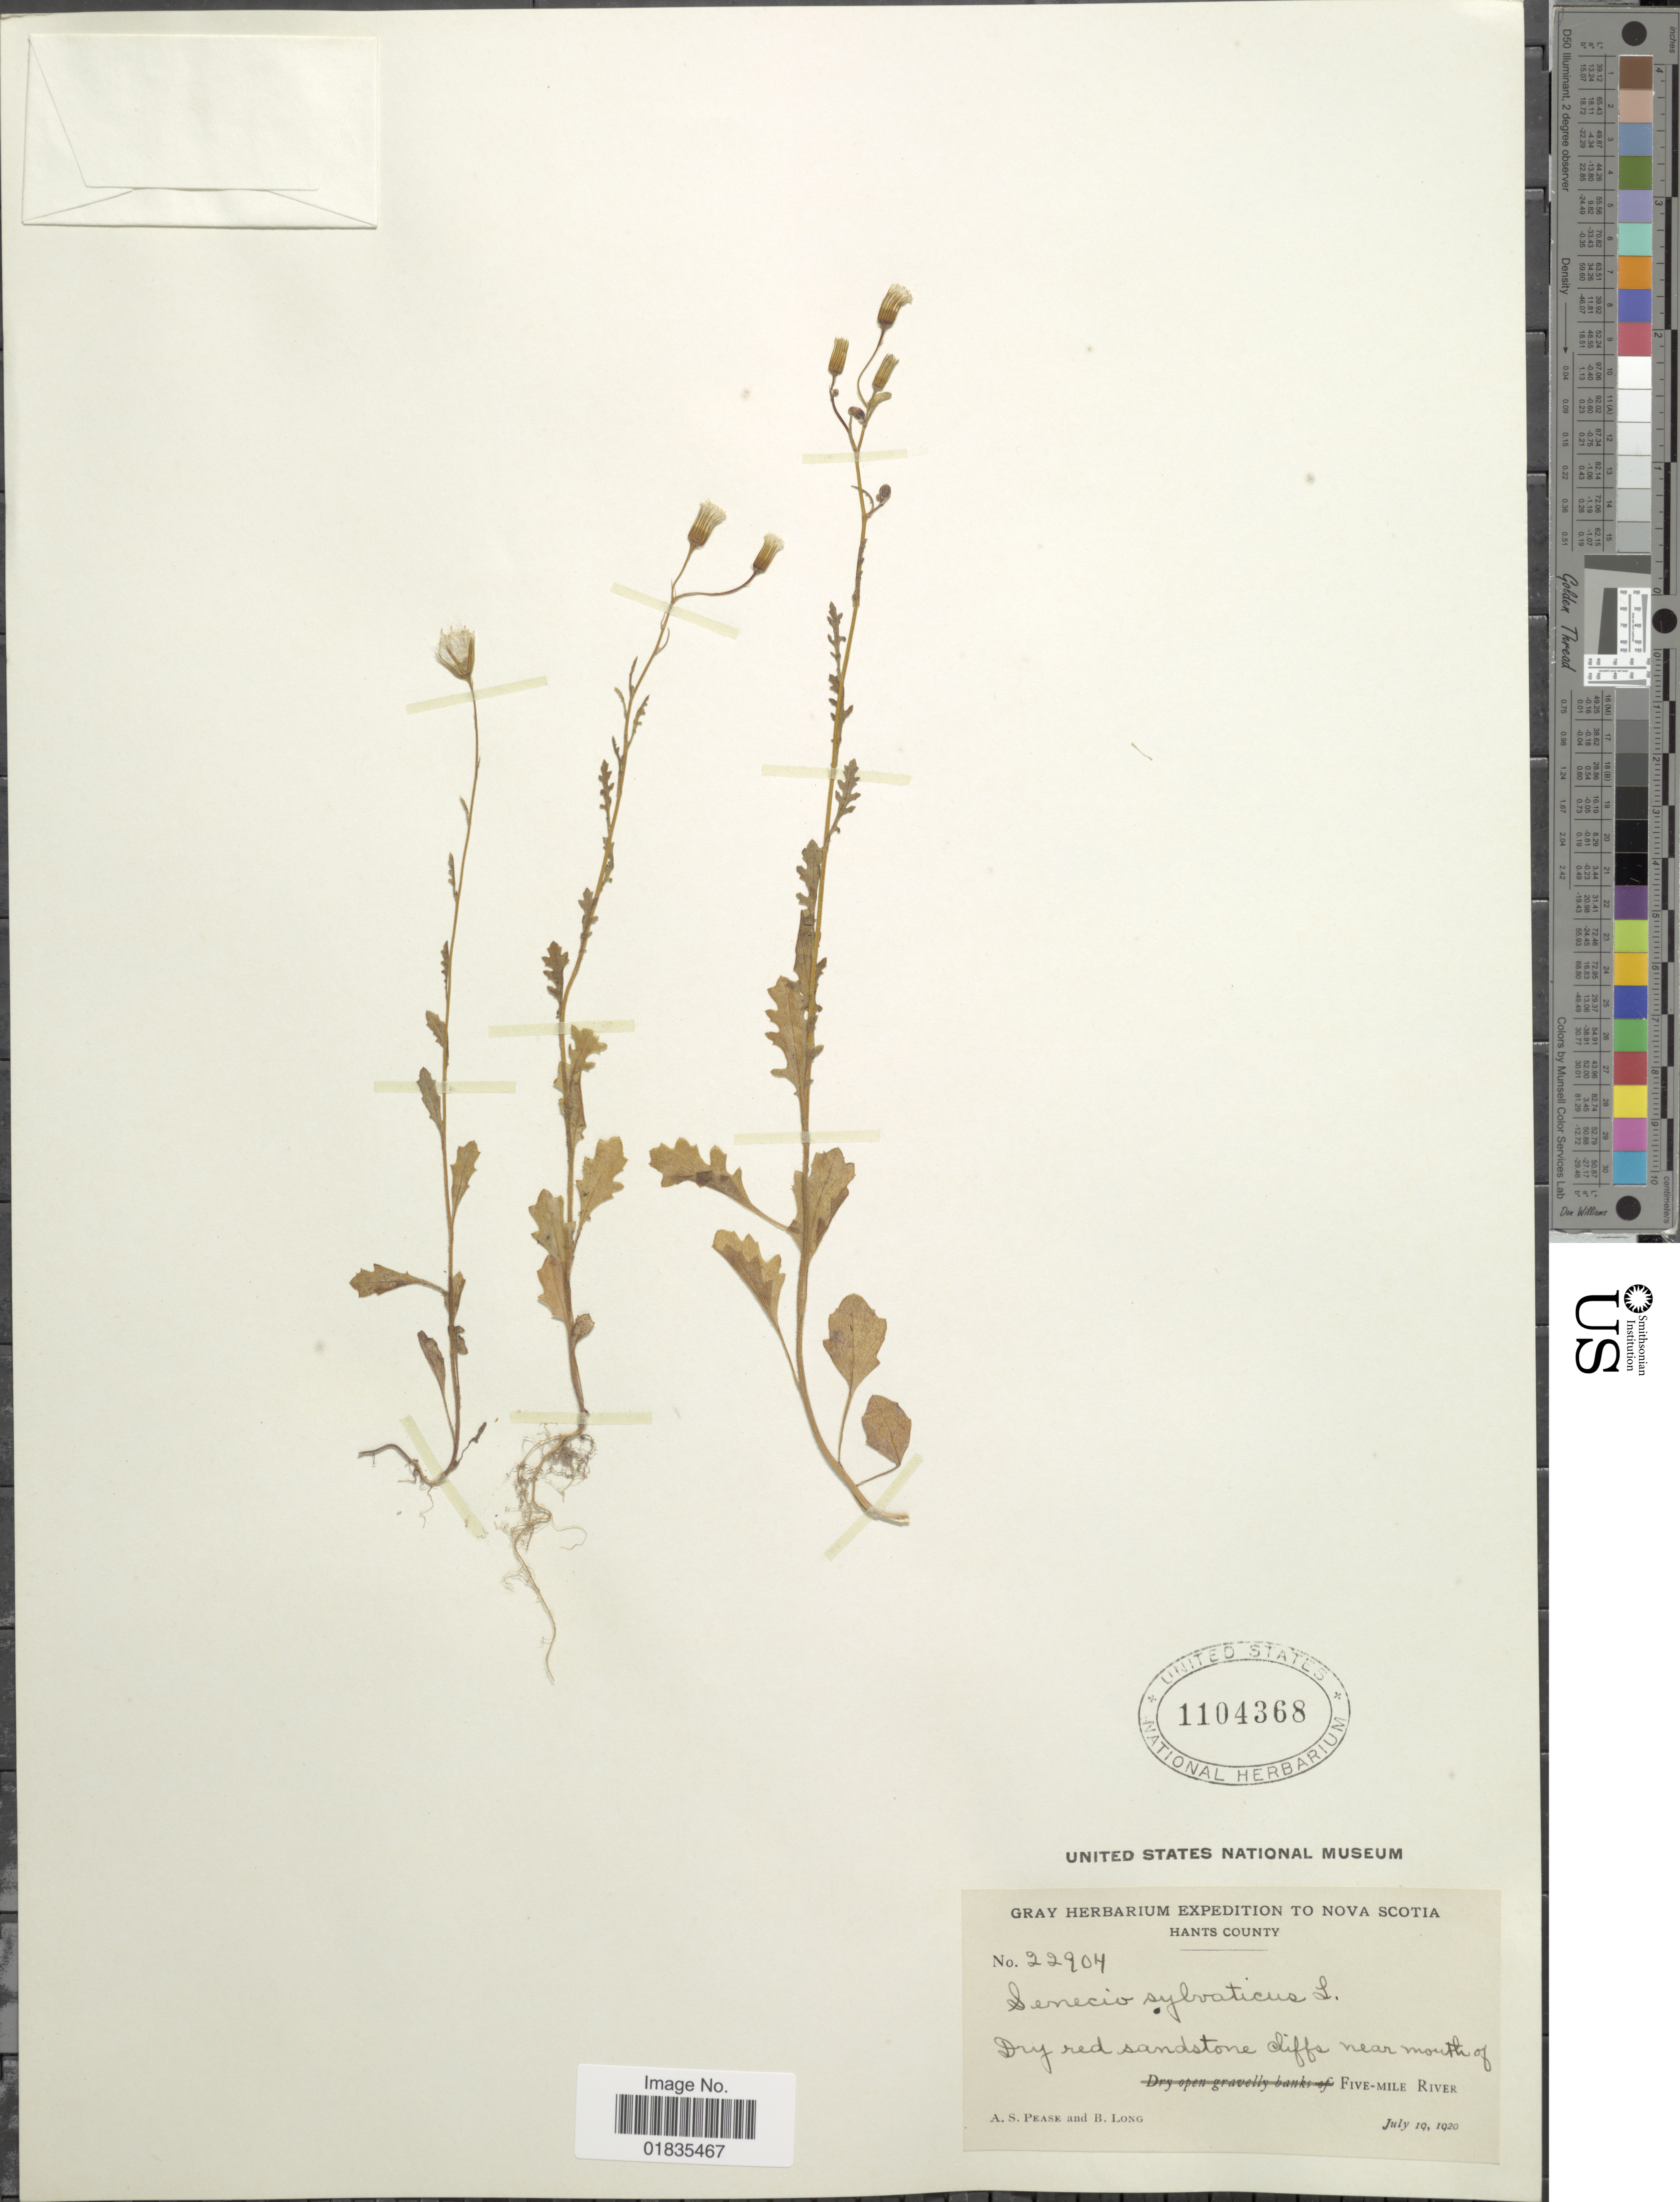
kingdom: Plantae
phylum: Tracheophyta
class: Magnoliopsida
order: Asterales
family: Asteraceae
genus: Senecio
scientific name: Senecio sylvaticus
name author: L.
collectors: A. S. Pease & B. Long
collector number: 22904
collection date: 1920-07-10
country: Canada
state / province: Nova Scotia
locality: Hants County, dry red sandstone cliffs near mouth of Five-Mile River.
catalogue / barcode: US 1104368